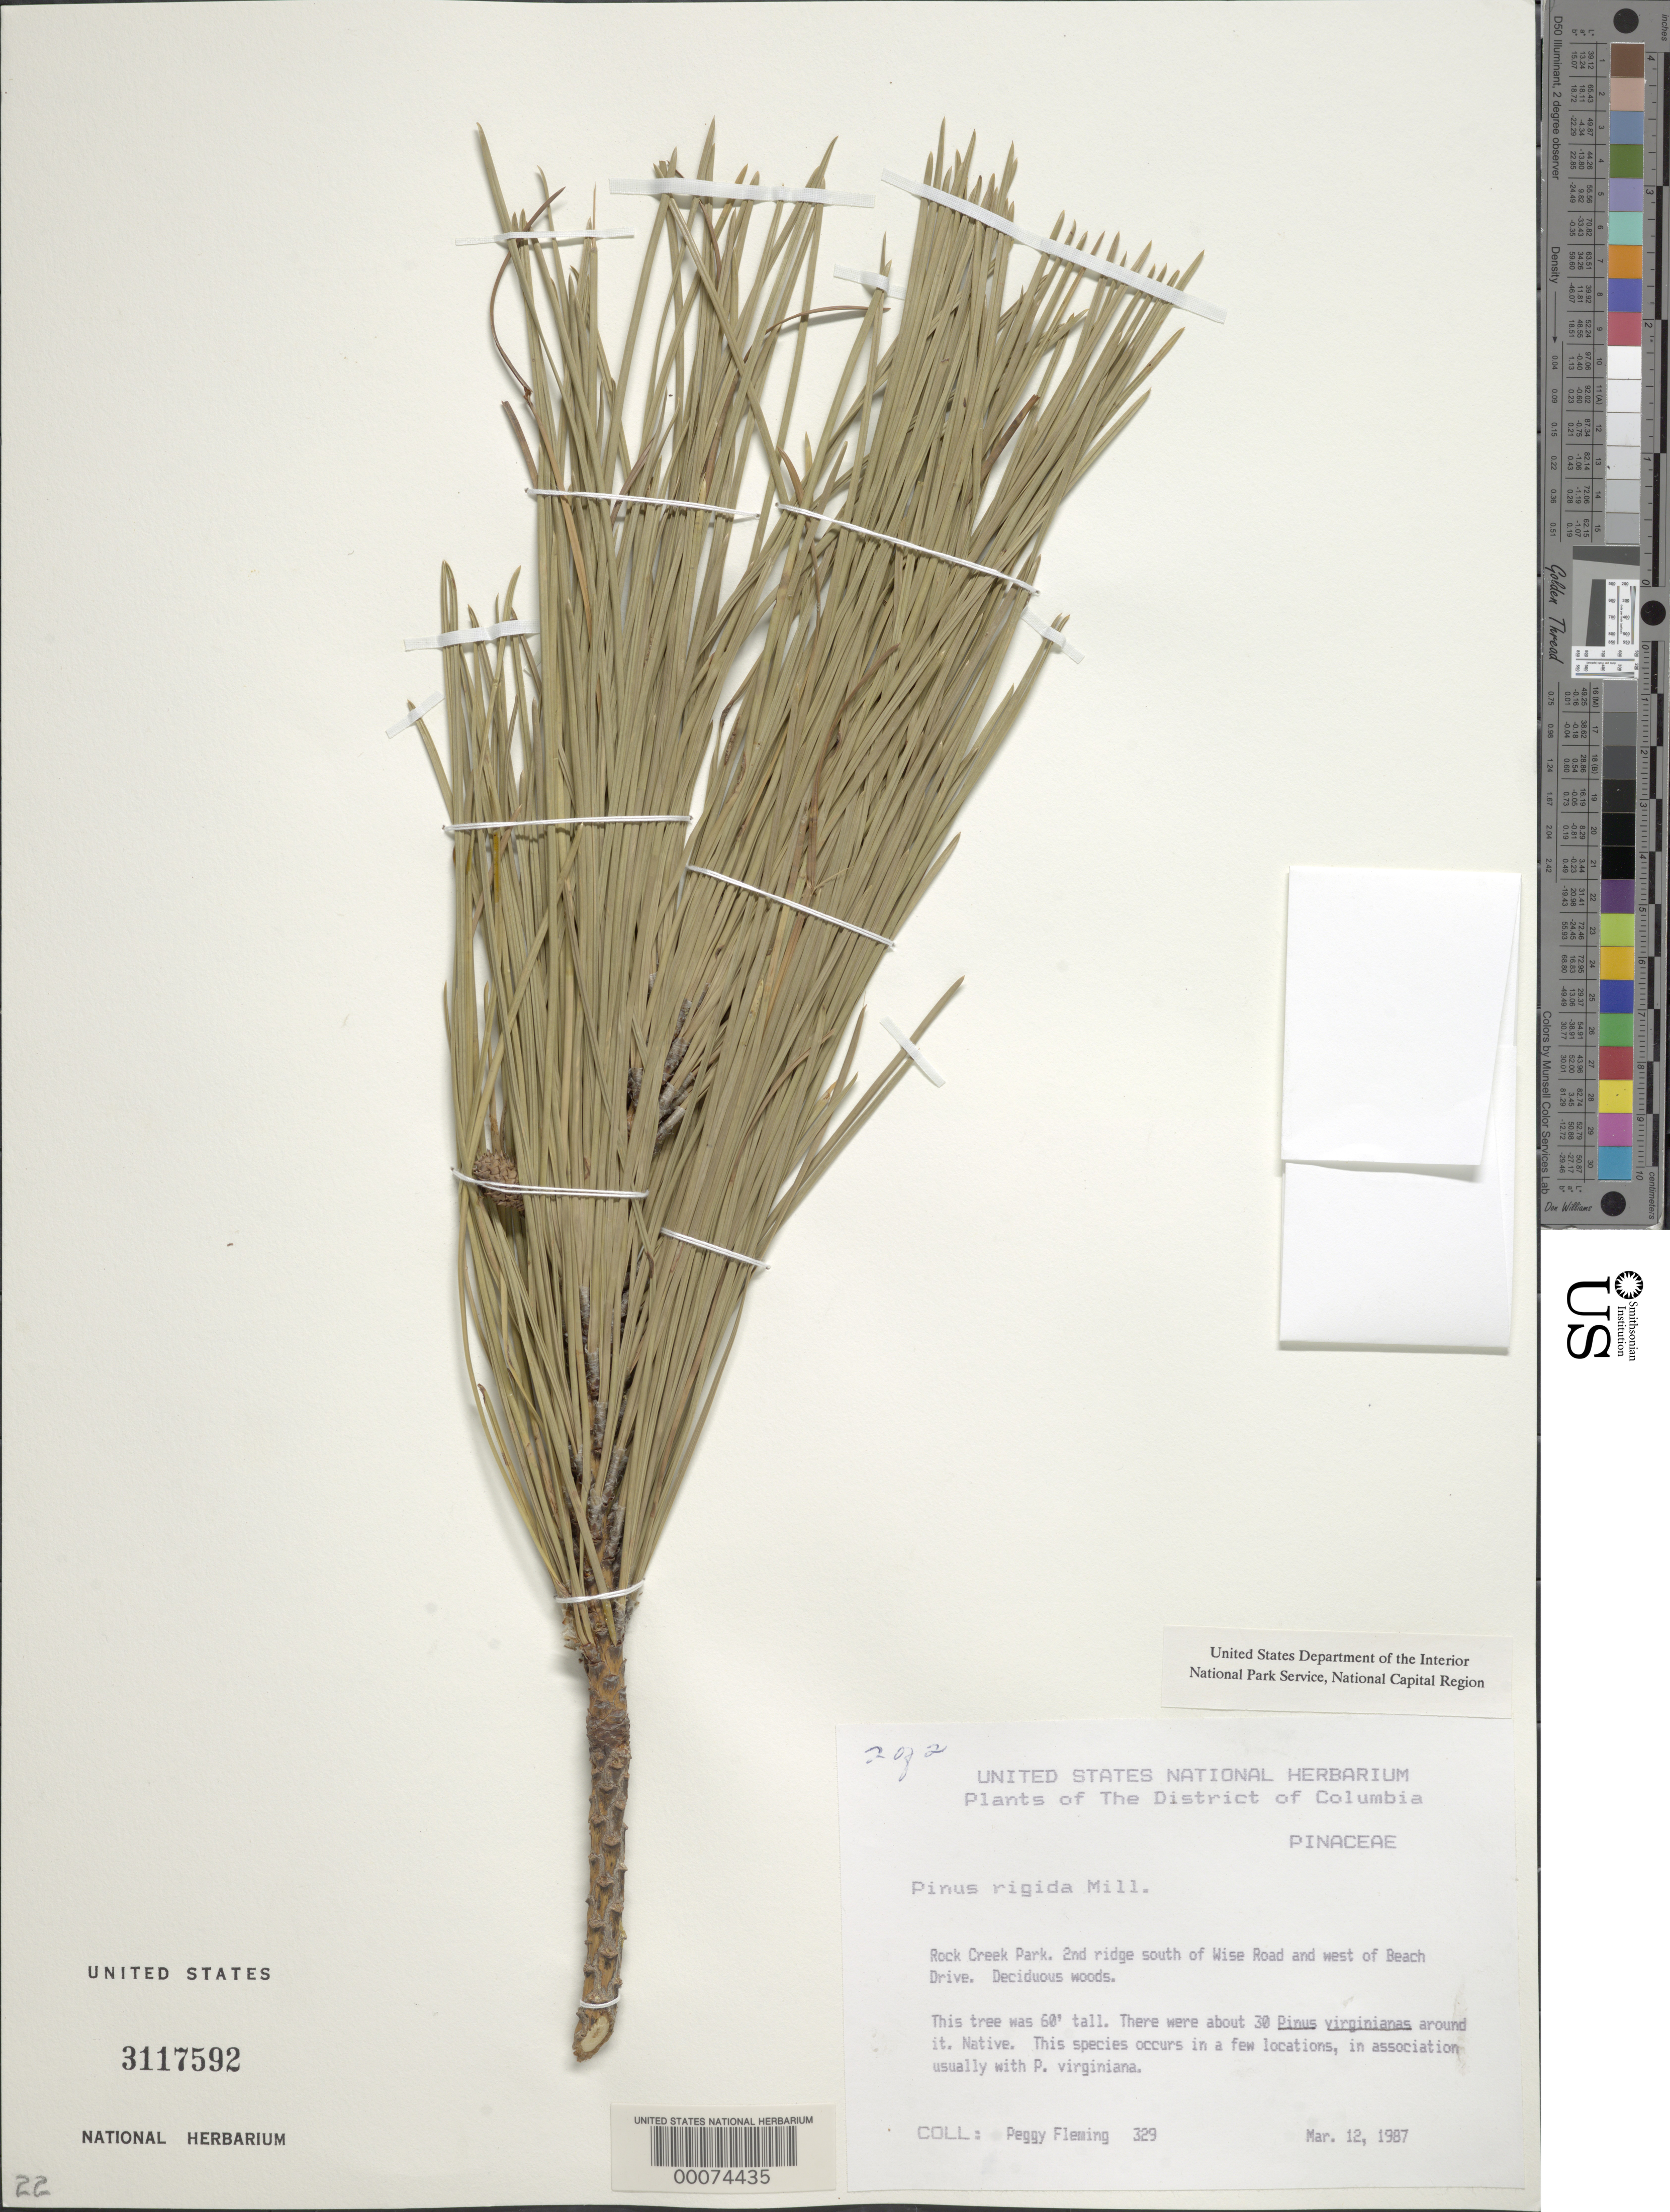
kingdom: Plantae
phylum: Tracheophyta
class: Pinopsida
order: Pinales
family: Pinaceae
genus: Pinus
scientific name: Pinus rigida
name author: Mill.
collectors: P. Fleming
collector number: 329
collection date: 1987-03-12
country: United States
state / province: District of Columbia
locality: Rock Creek Park, 2nd ridge south of Wise Road and West of Beach Drive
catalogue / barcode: US 3117592